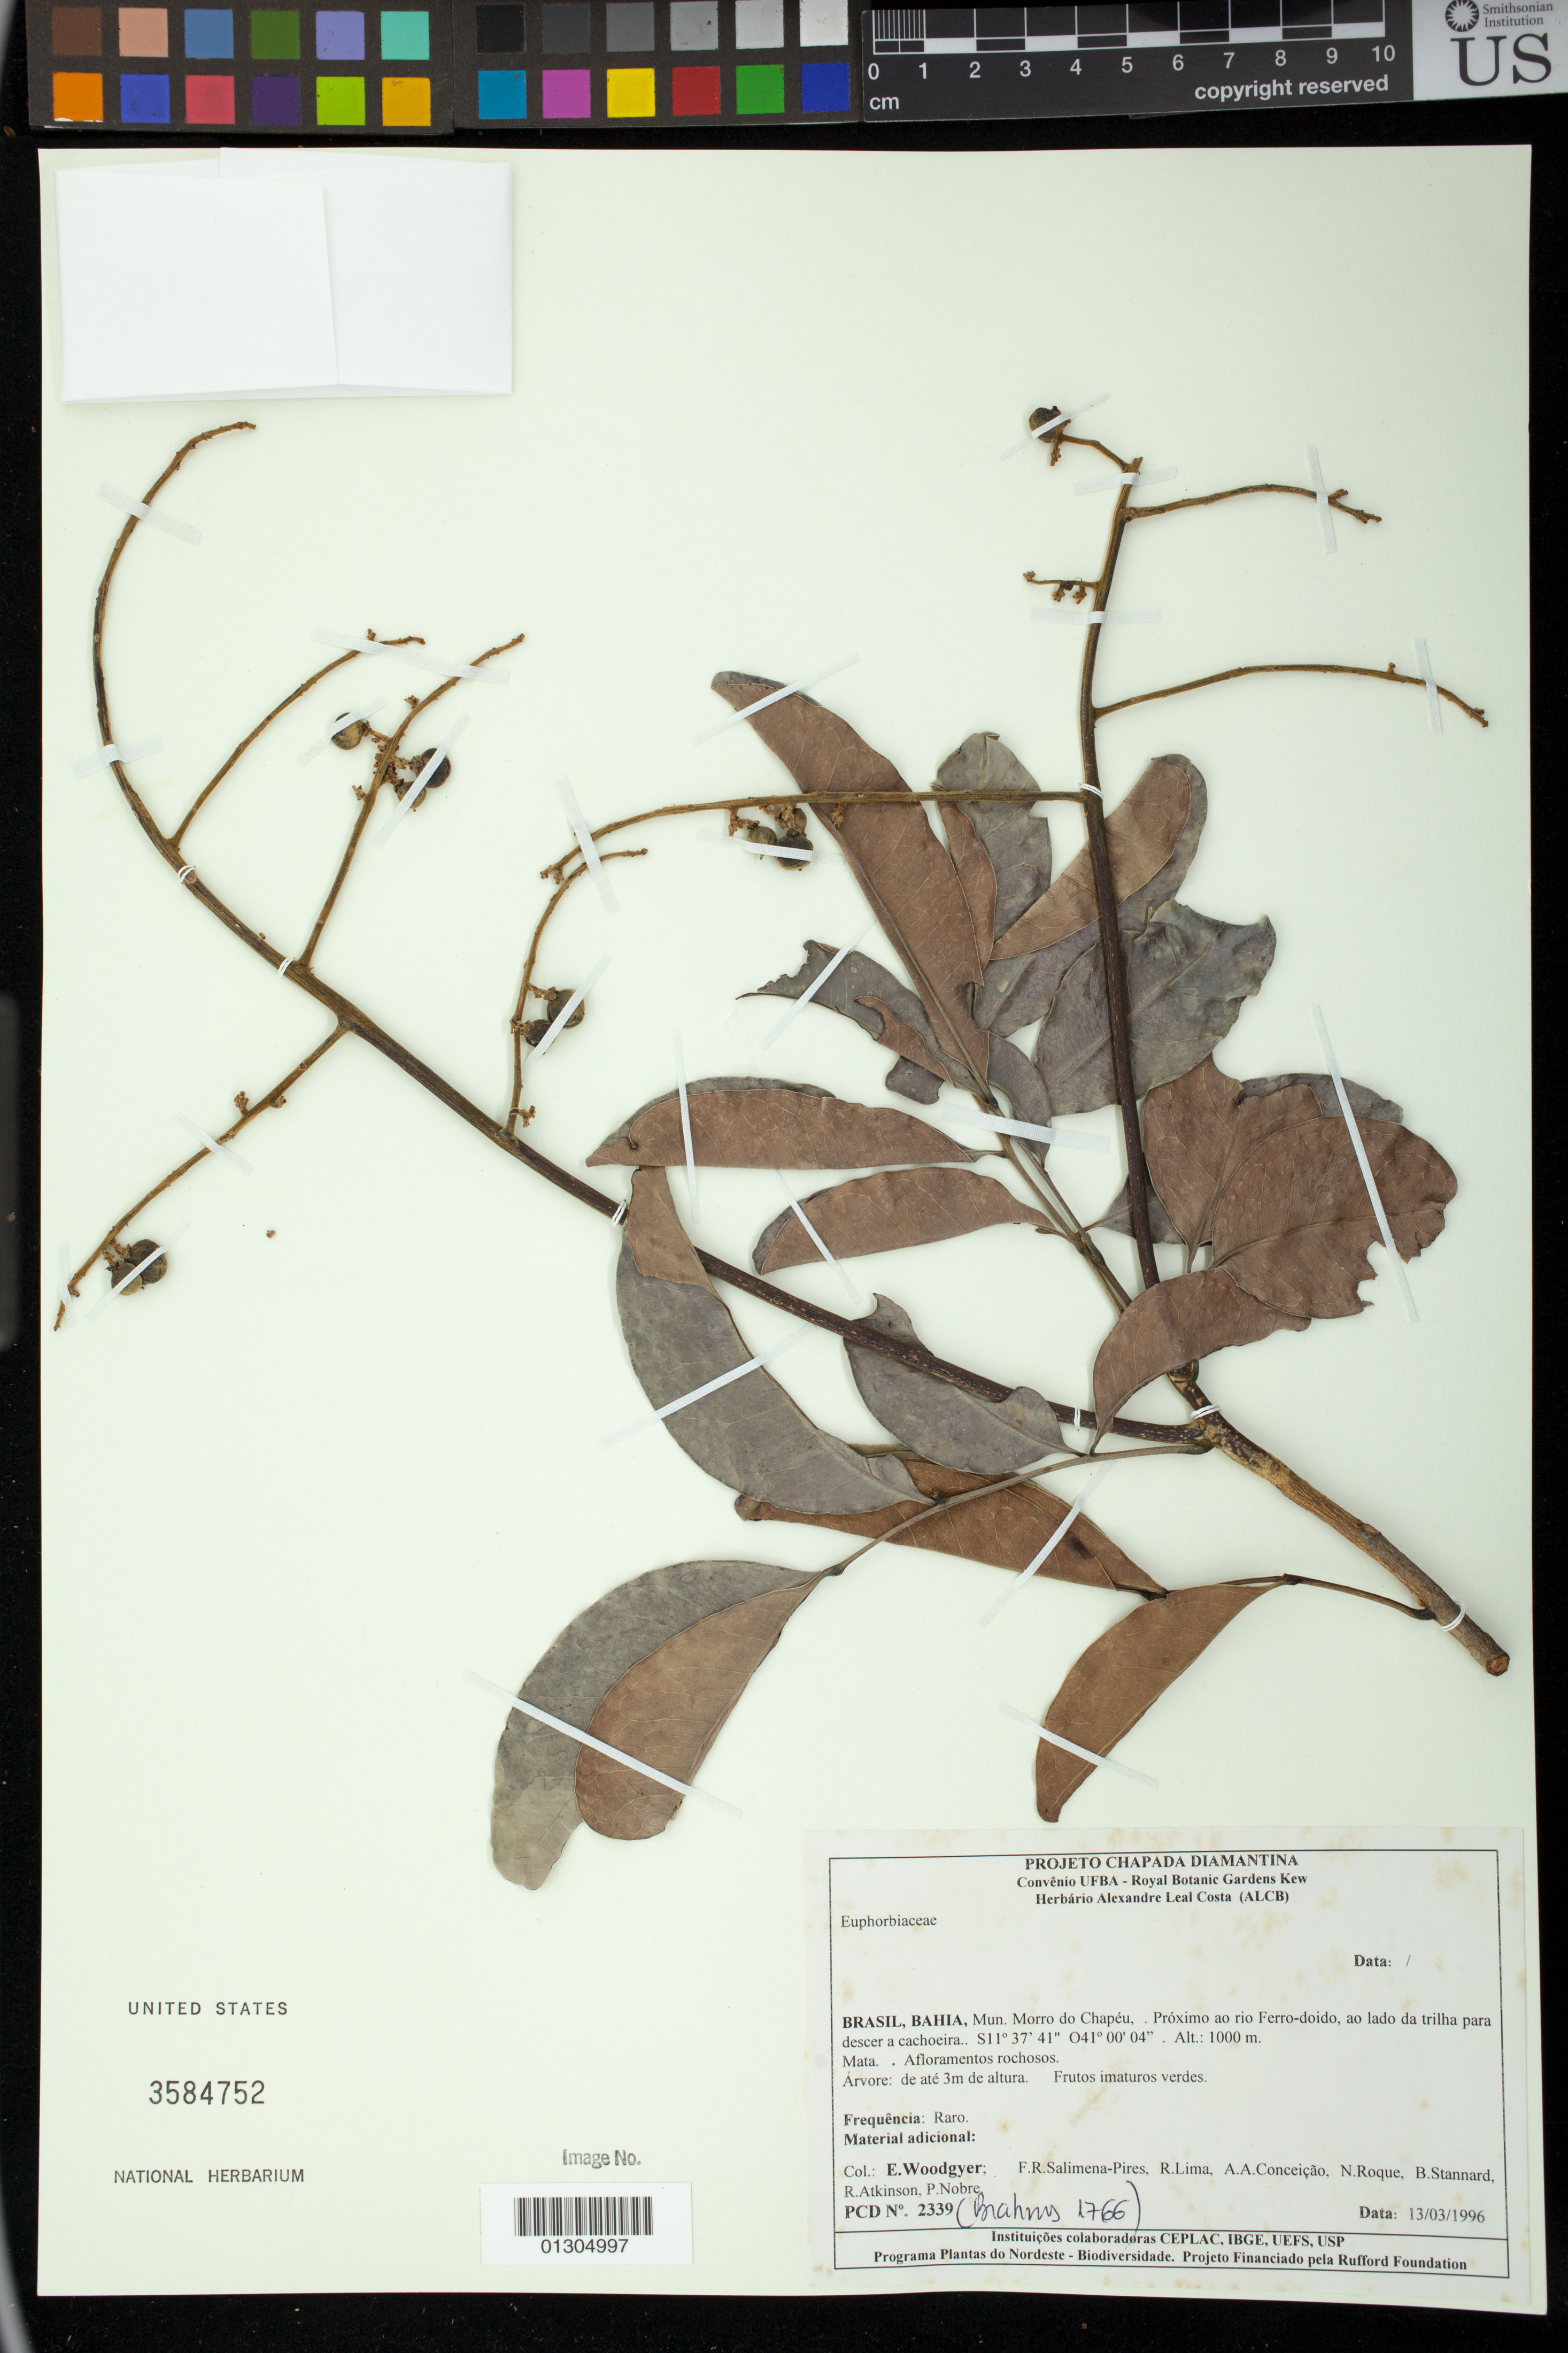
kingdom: Plantae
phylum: Tracheophyta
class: Magnoliopsida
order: Sapindales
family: Sapindaceae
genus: Matayba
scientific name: Matayba sp.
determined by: Londoño-Echeverri, Y.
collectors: E. Woodgyer, F. R. Salimena-Pires, R. P. Lima, A. A. Conceição, N. Roque, B. L. Stannard, R. E. Atkinson & P. Nobre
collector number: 2339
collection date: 1996-03-13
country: Brazil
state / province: Bahia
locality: Mun. Morro do Chapeu, .Proximo ao rio Ferro-doido, ao lado da trilha ppara descer a cachoeira.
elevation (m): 1000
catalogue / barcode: US 3584752